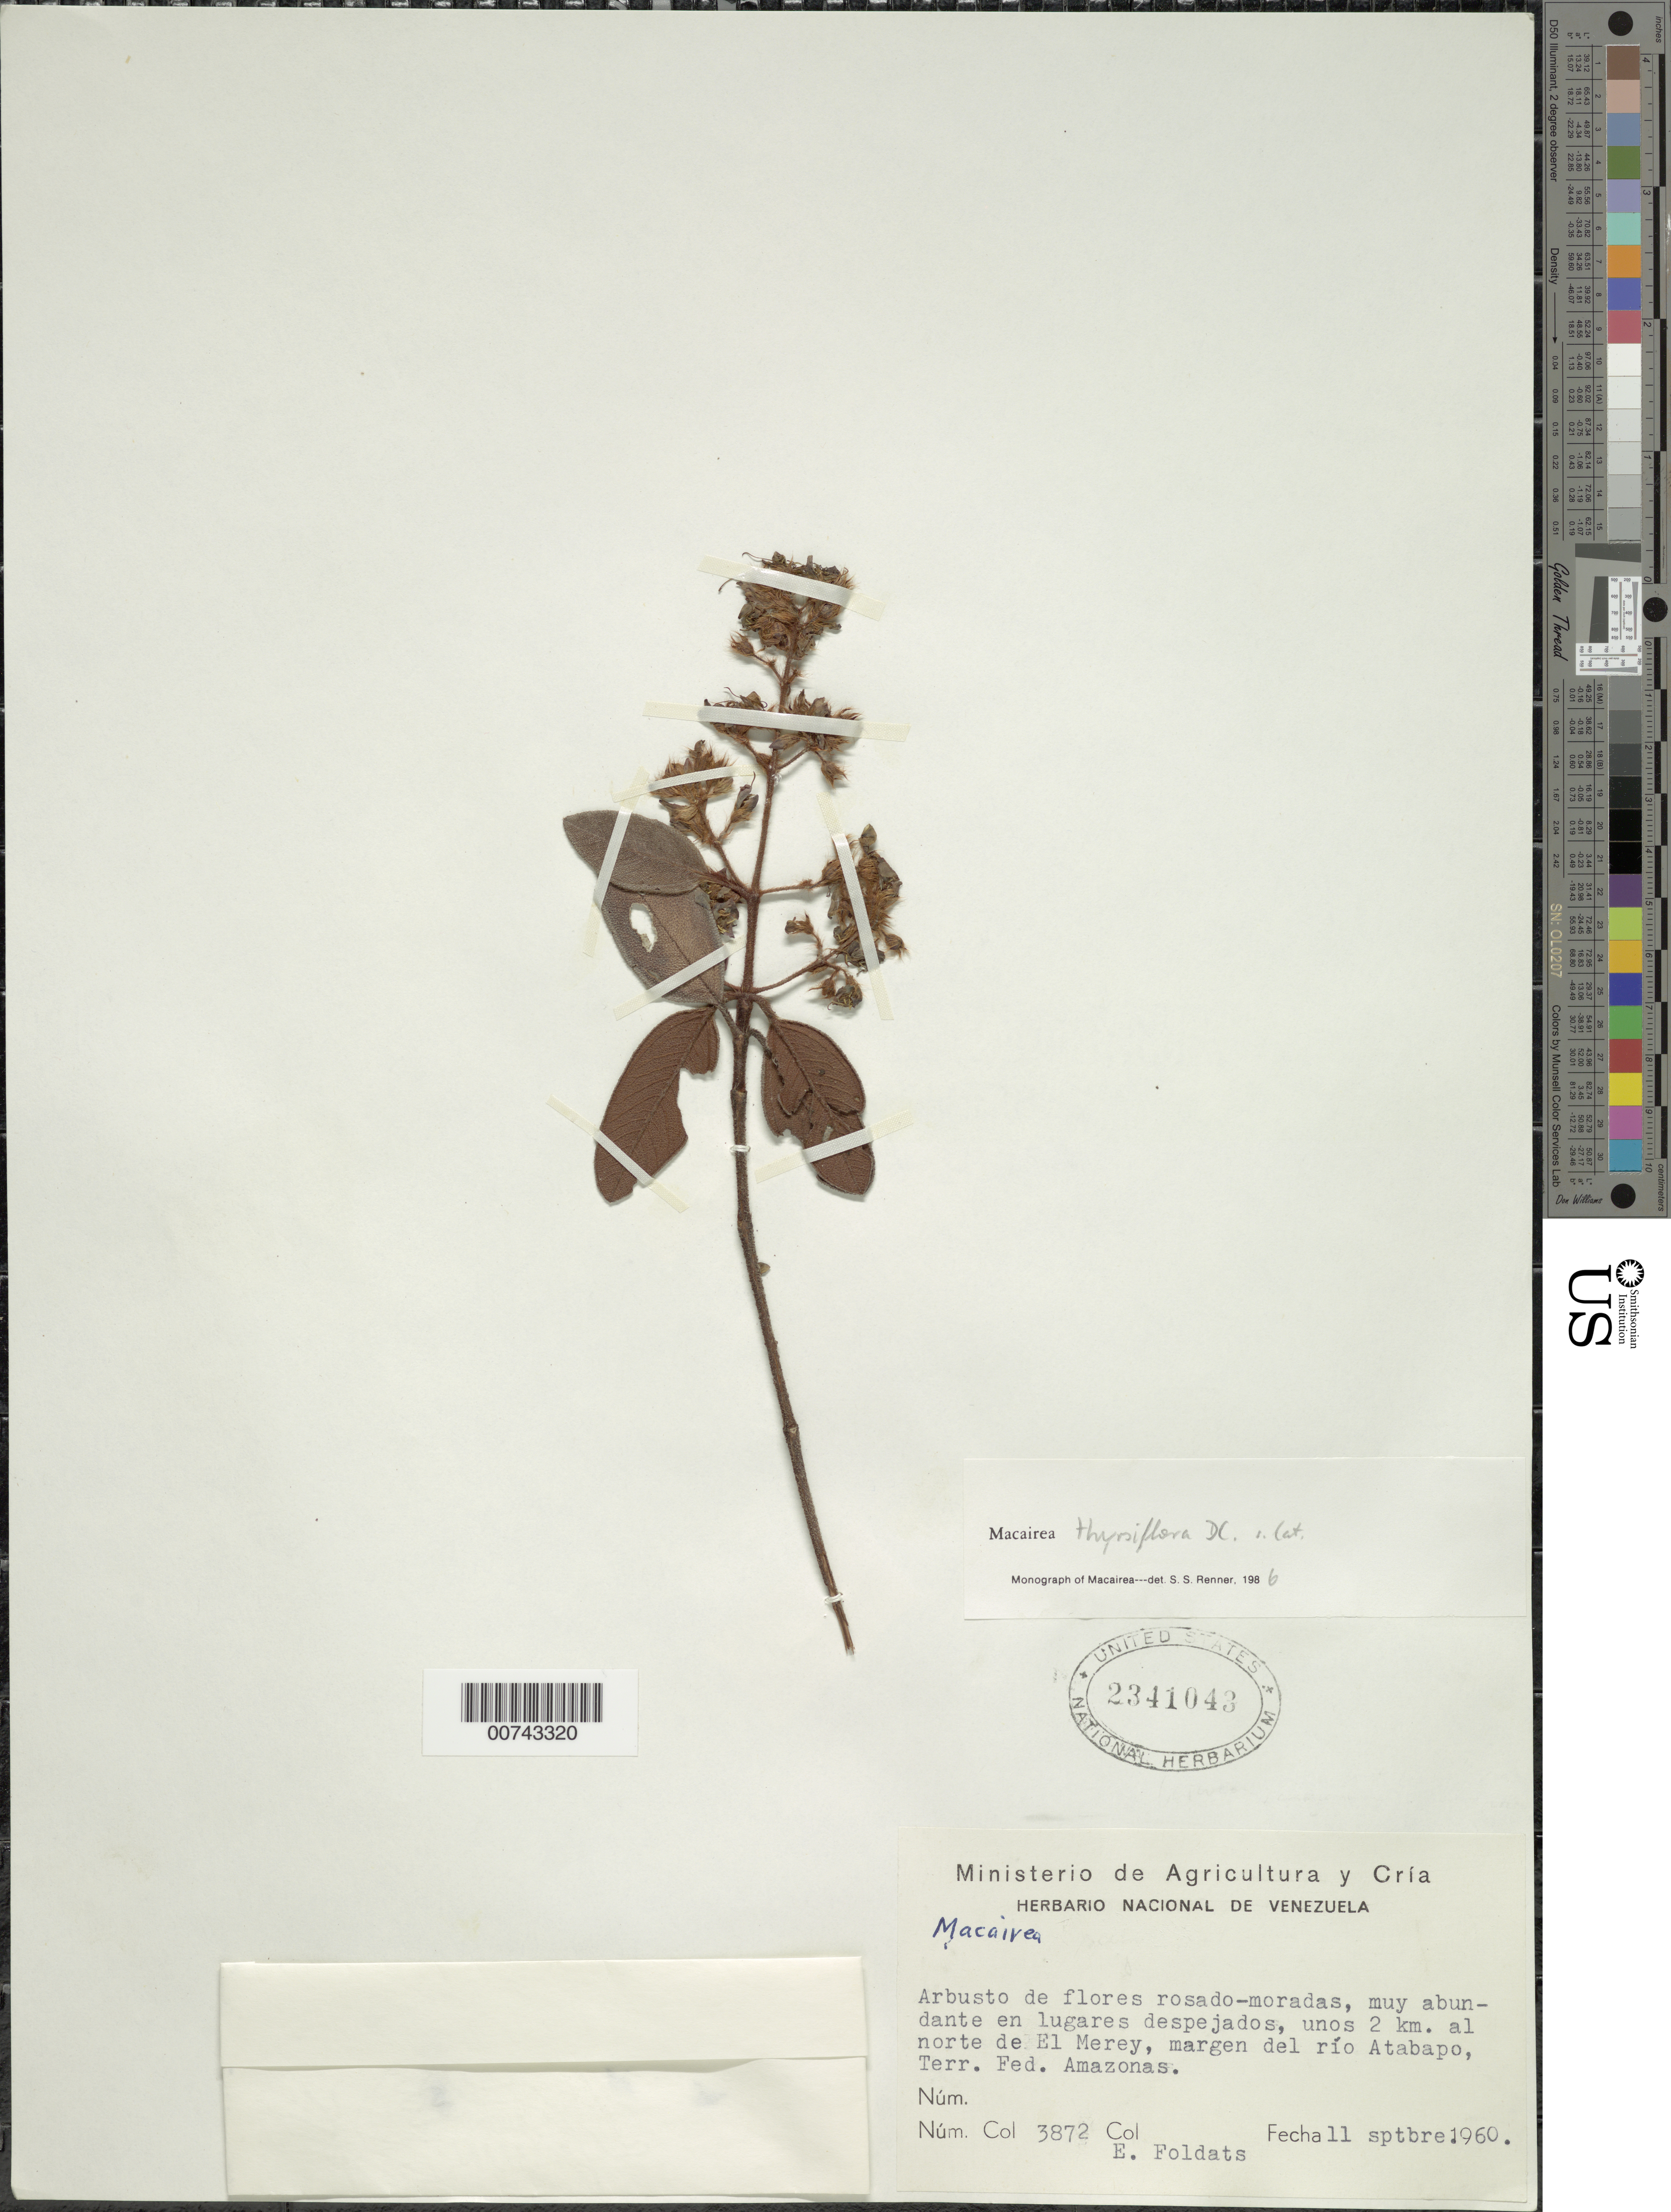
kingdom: Plantae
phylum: Tracheophyta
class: Magnoliopsida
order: Myrtales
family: Melastomataceae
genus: Macairea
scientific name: Macairea aspera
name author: N.E. Br.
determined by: Nunes da Silva, Diego, (RB), Jardim Botanico do Rio de Janeiro - Herbario (BRAZIL)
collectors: E. Foldats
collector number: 3872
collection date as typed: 11-Sep-60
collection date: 1960-09-11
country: Venezuela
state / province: Amazonas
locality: Río Atabapo, 2 km al norte del Merey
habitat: Lugares despejados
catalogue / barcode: US 2341043